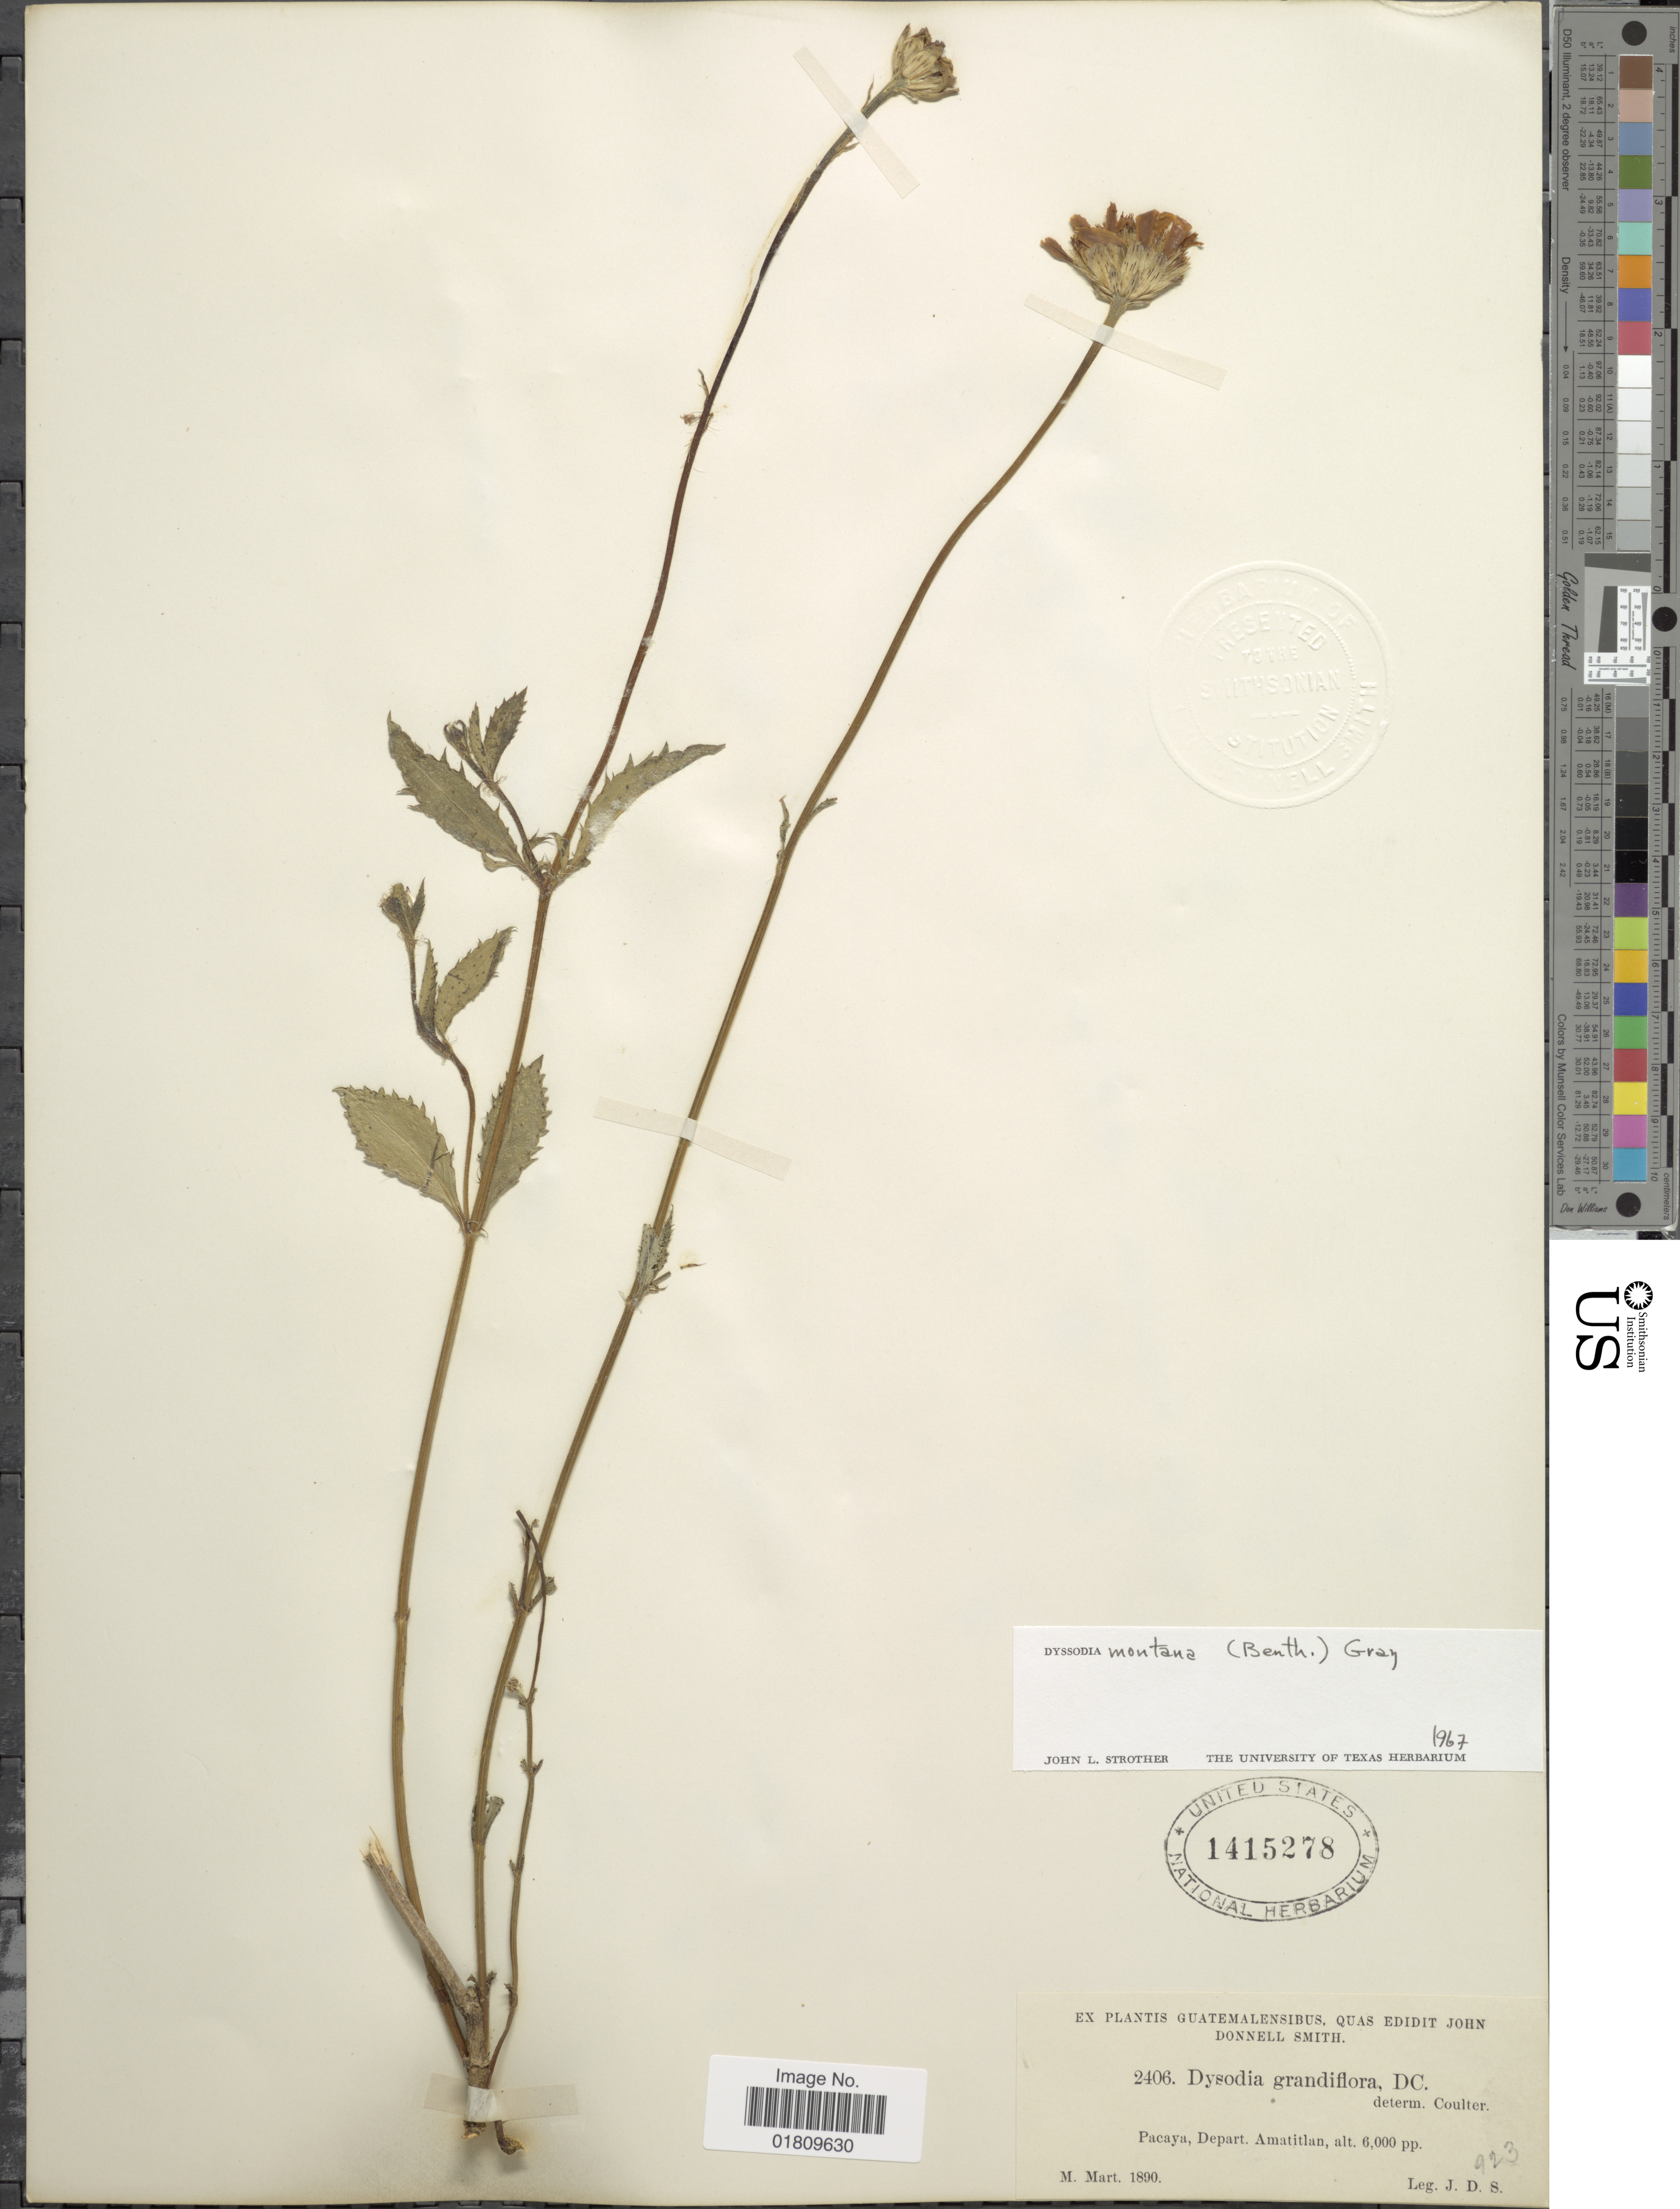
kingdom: Plantae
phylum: Tracheophyta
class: Magnoliopsida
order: Asterales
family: Asteraceae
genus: Dyssodia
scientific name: Dyssodia montana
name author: (Benth.) A. Gray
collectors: J. Donnell Smith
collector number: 2406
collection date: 1890-03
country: Guatemala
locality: Pacaya, Depart. Amatitlan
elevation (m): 1829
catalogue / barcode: US 1415278